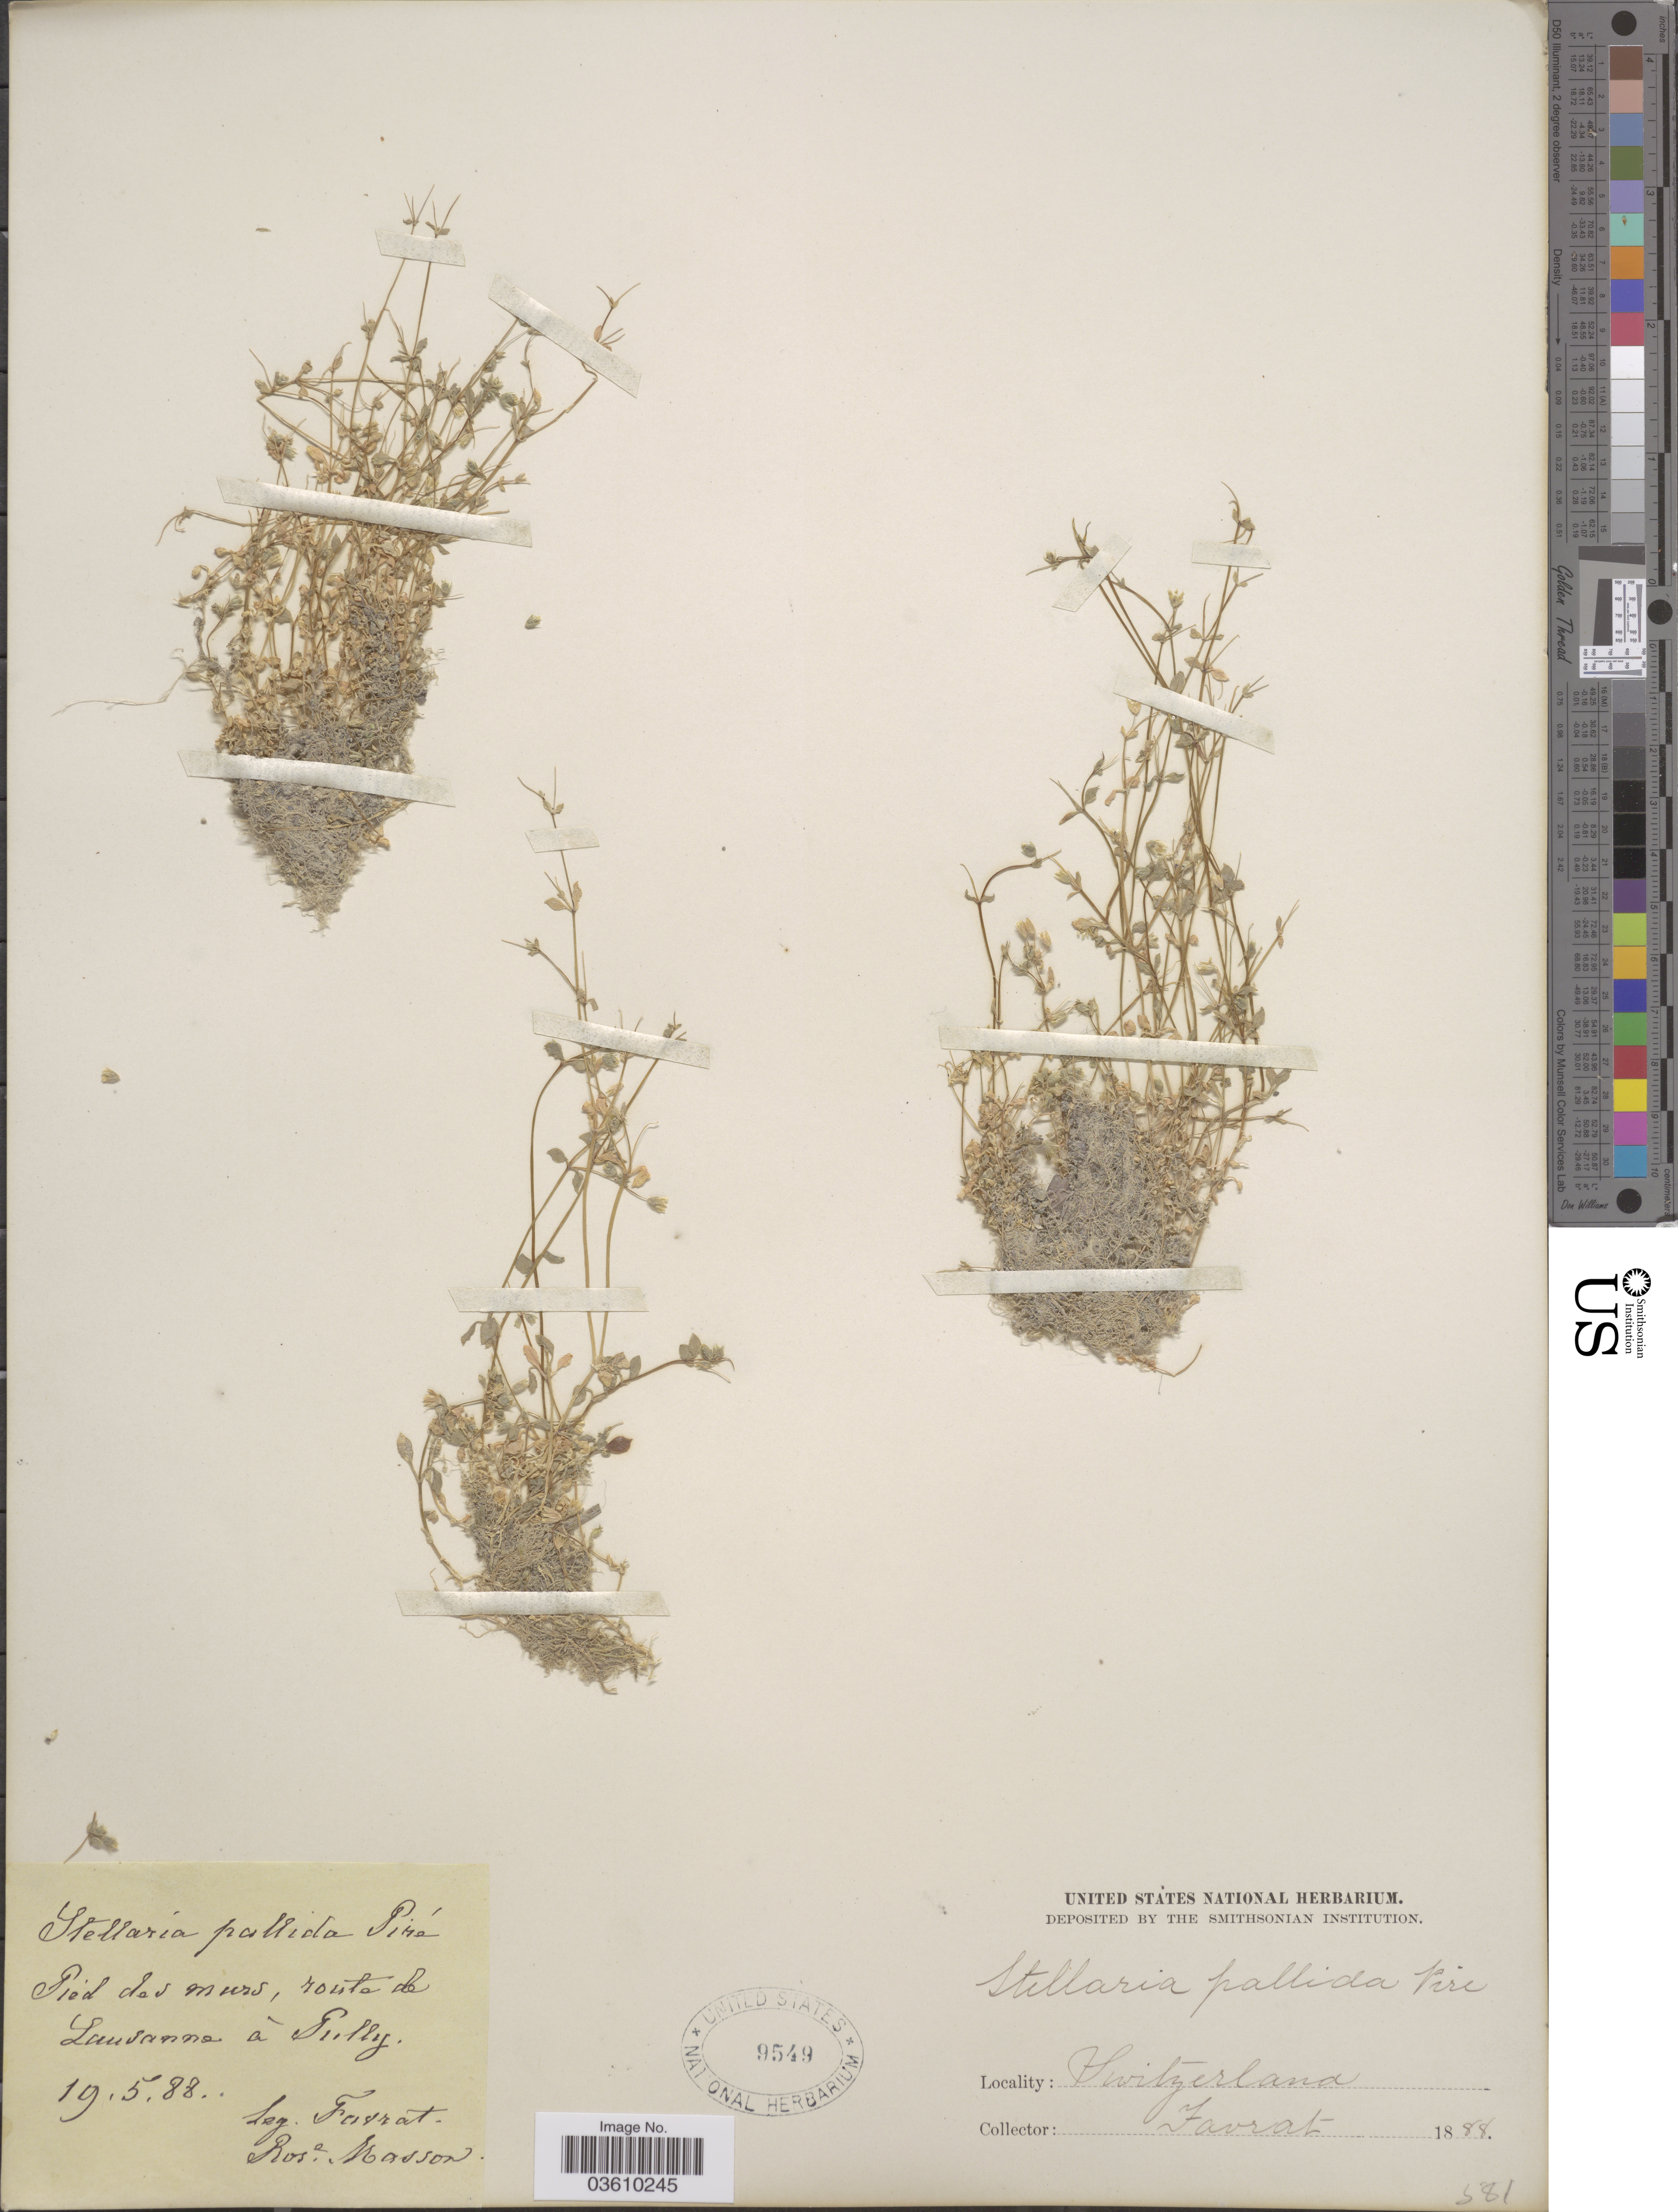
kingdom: Plantae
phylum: Tracheophyta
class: Magnoliopsida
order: Caryophyllales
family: Caryophyllaceae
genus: Stellaria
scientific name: Stellaria pallida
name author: (Dumort.) Crép.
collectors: L. Favrat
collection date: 1888-05-19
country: Switzerland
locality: Pied des murs, route de Lausanna á Pully.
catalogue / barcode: US 9549